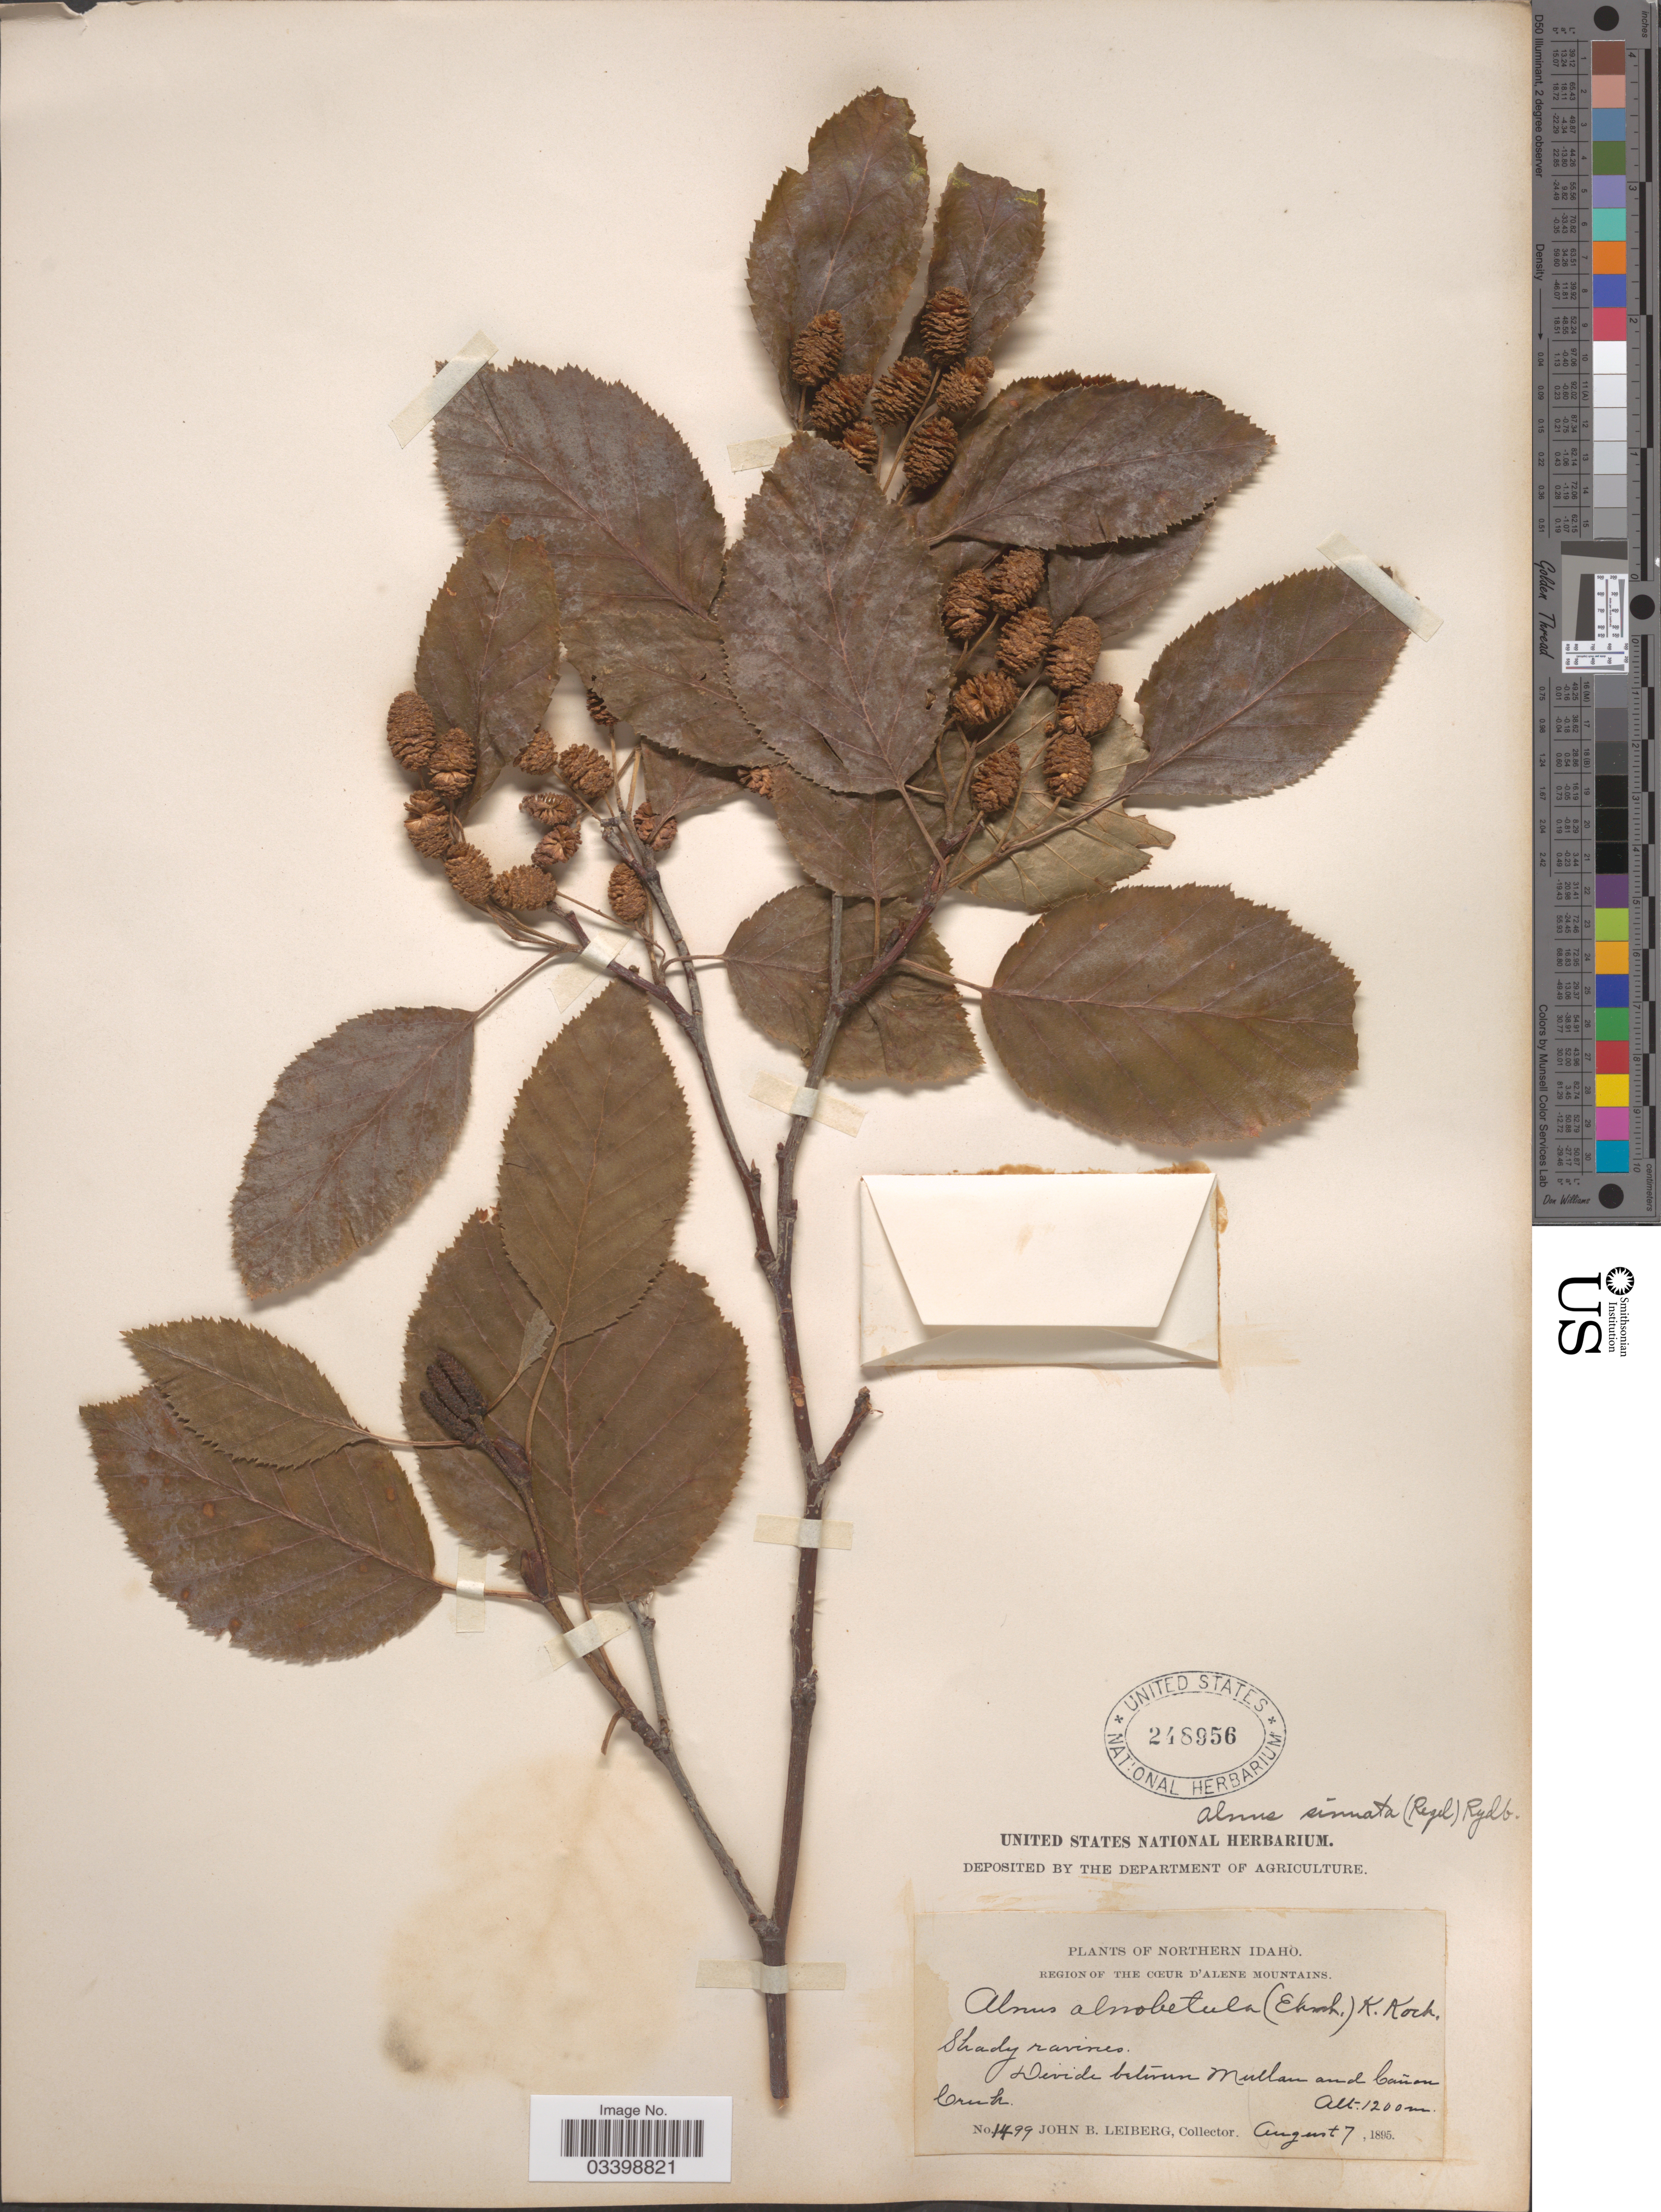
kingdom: Plantae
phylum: Tracheophyta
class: Magnoliopsida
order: Fagales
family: Betulaceae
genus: Alnus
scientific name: Alnus viridis subsp. sinuata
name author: Regel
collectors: J. B. Leiberg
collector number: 1499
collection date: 1895-08-07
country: United States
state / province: Idaho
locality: Northern Idaho. Region of The Coeur d'Alene Mountains. Divide between Mullan and Cañon Creek.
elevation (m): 1200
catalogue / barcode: US 248956